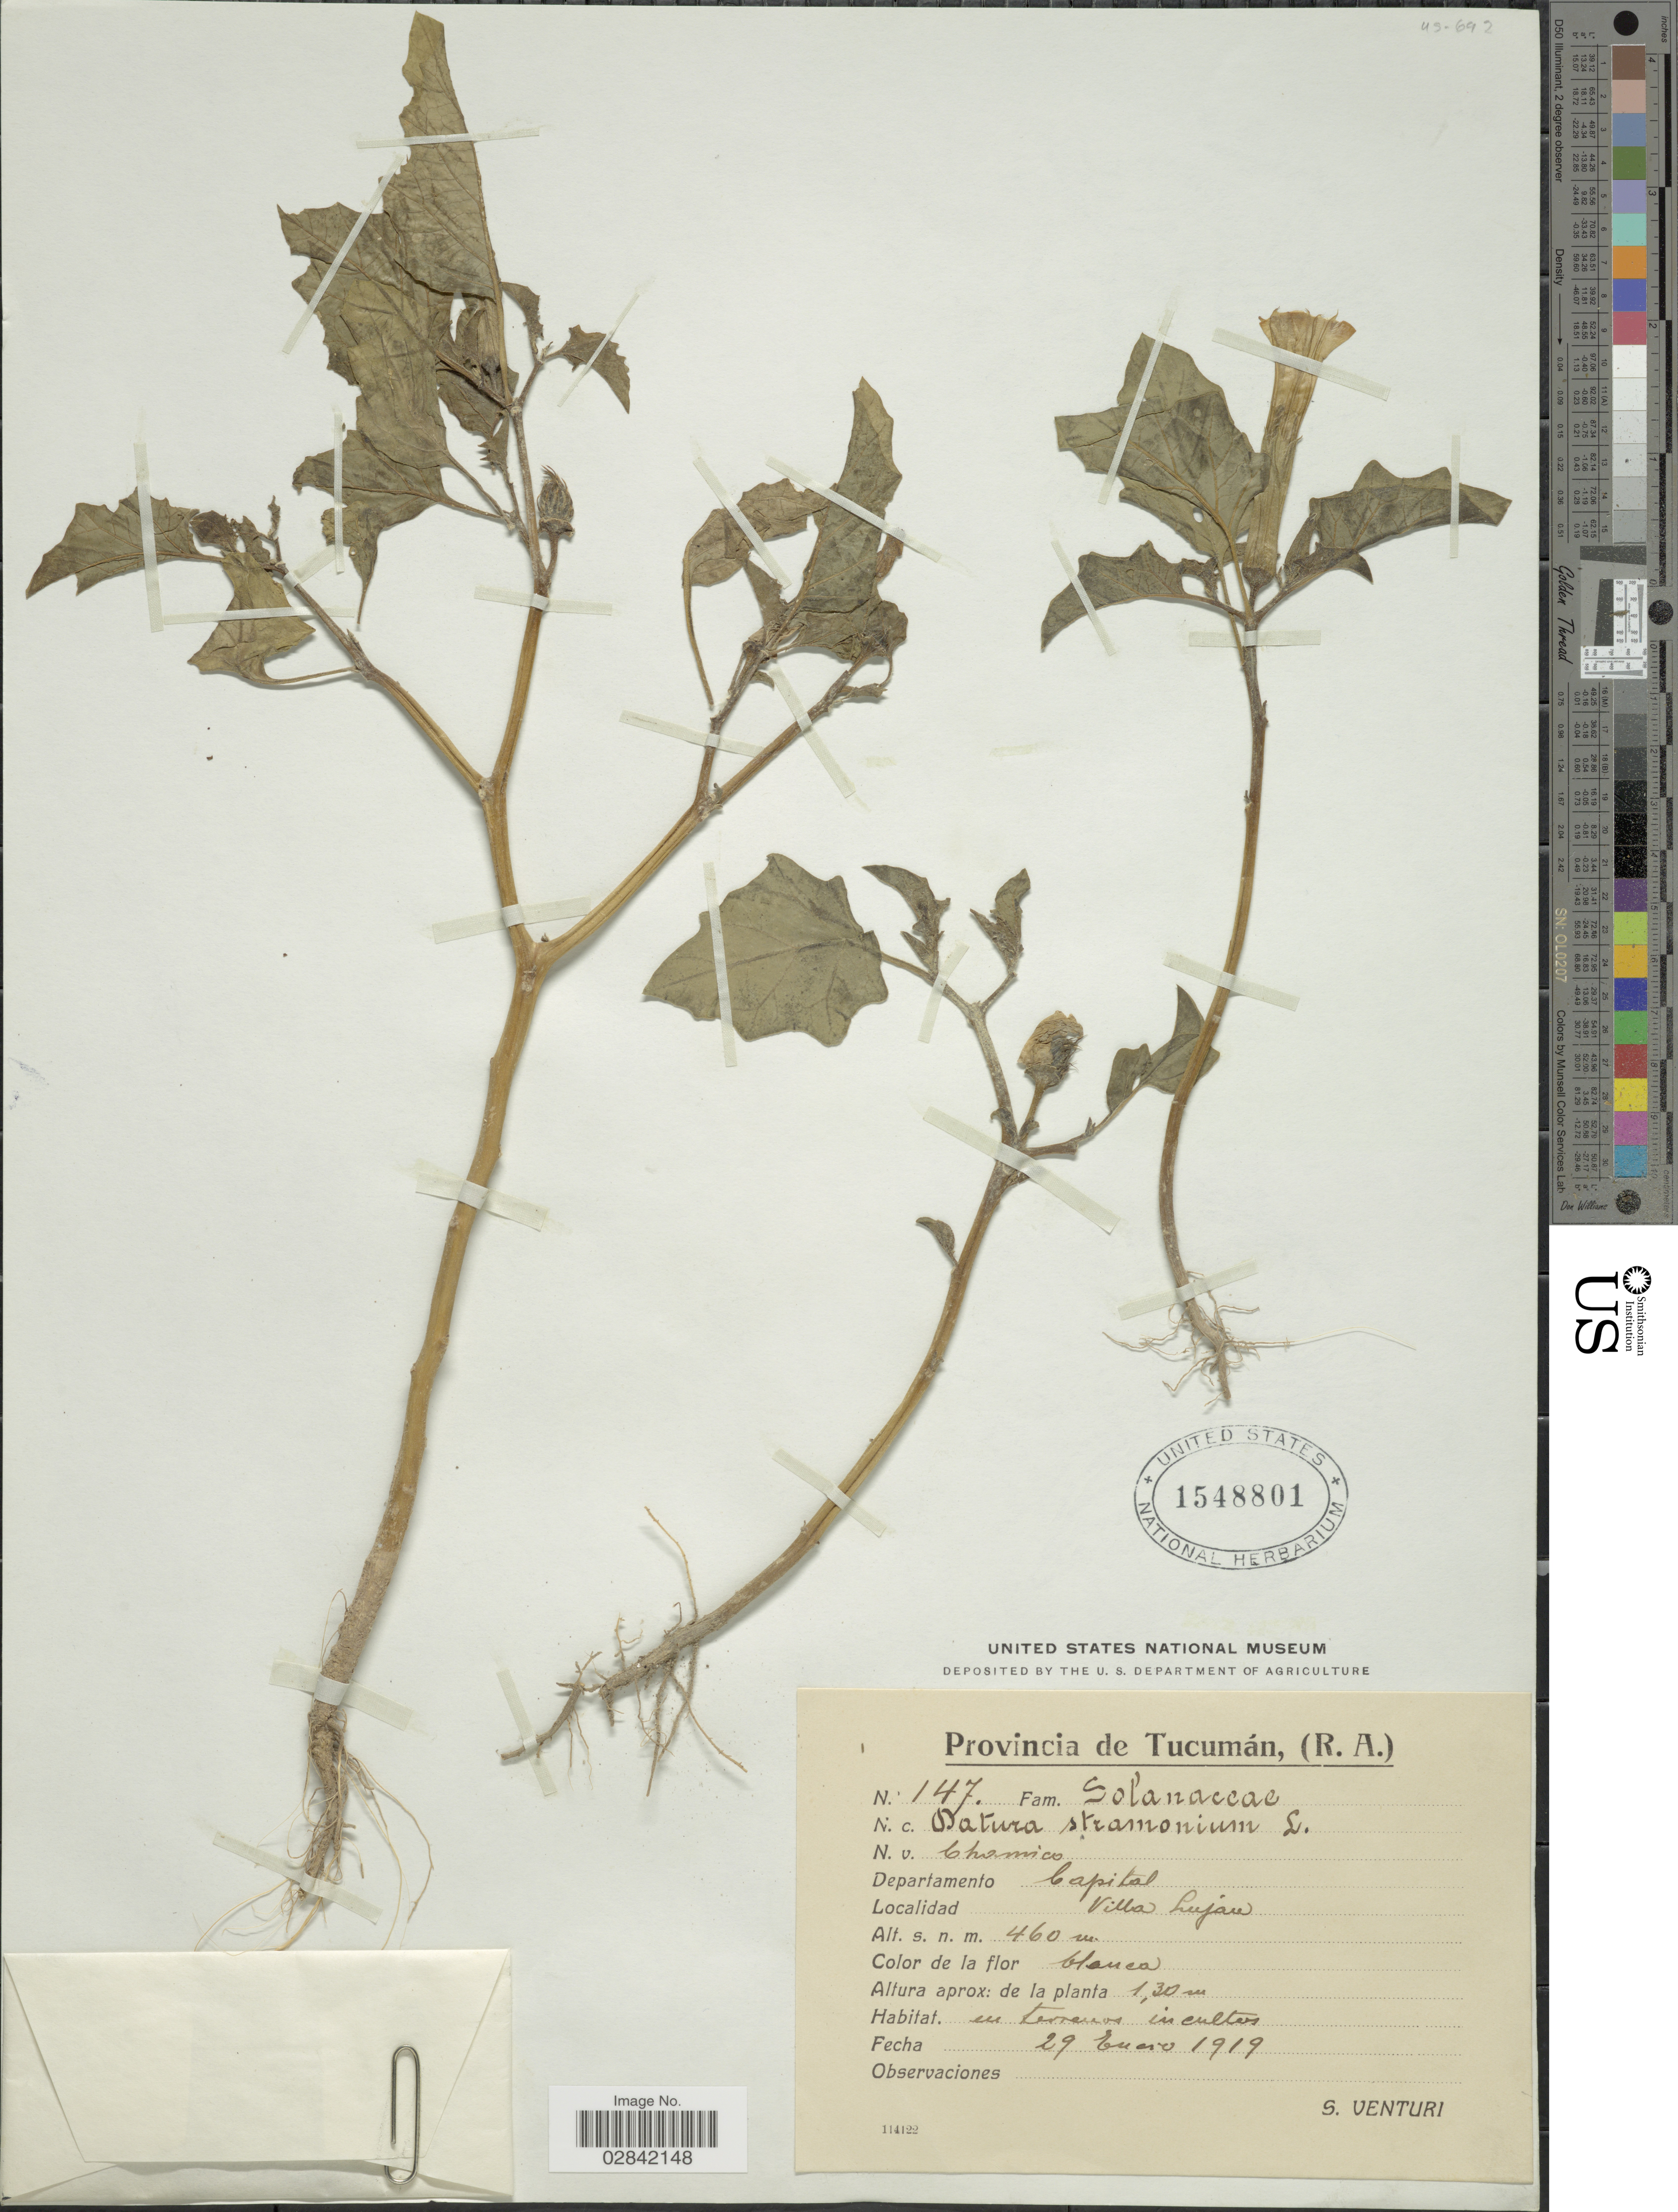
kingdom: Plantae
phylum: Tracheophyta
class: Magnoliopsida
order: Solanales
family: Solanaceae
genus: Datura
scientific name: Datura stramonium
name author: L.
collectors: S. Venturi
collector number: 147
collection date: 1919-01-29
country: Argentina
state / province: Tucuman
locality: Provincia de Tucumán, (R.A.) Departamento Capital, Villa Lujan.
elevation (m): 460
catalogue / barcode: US 1548801